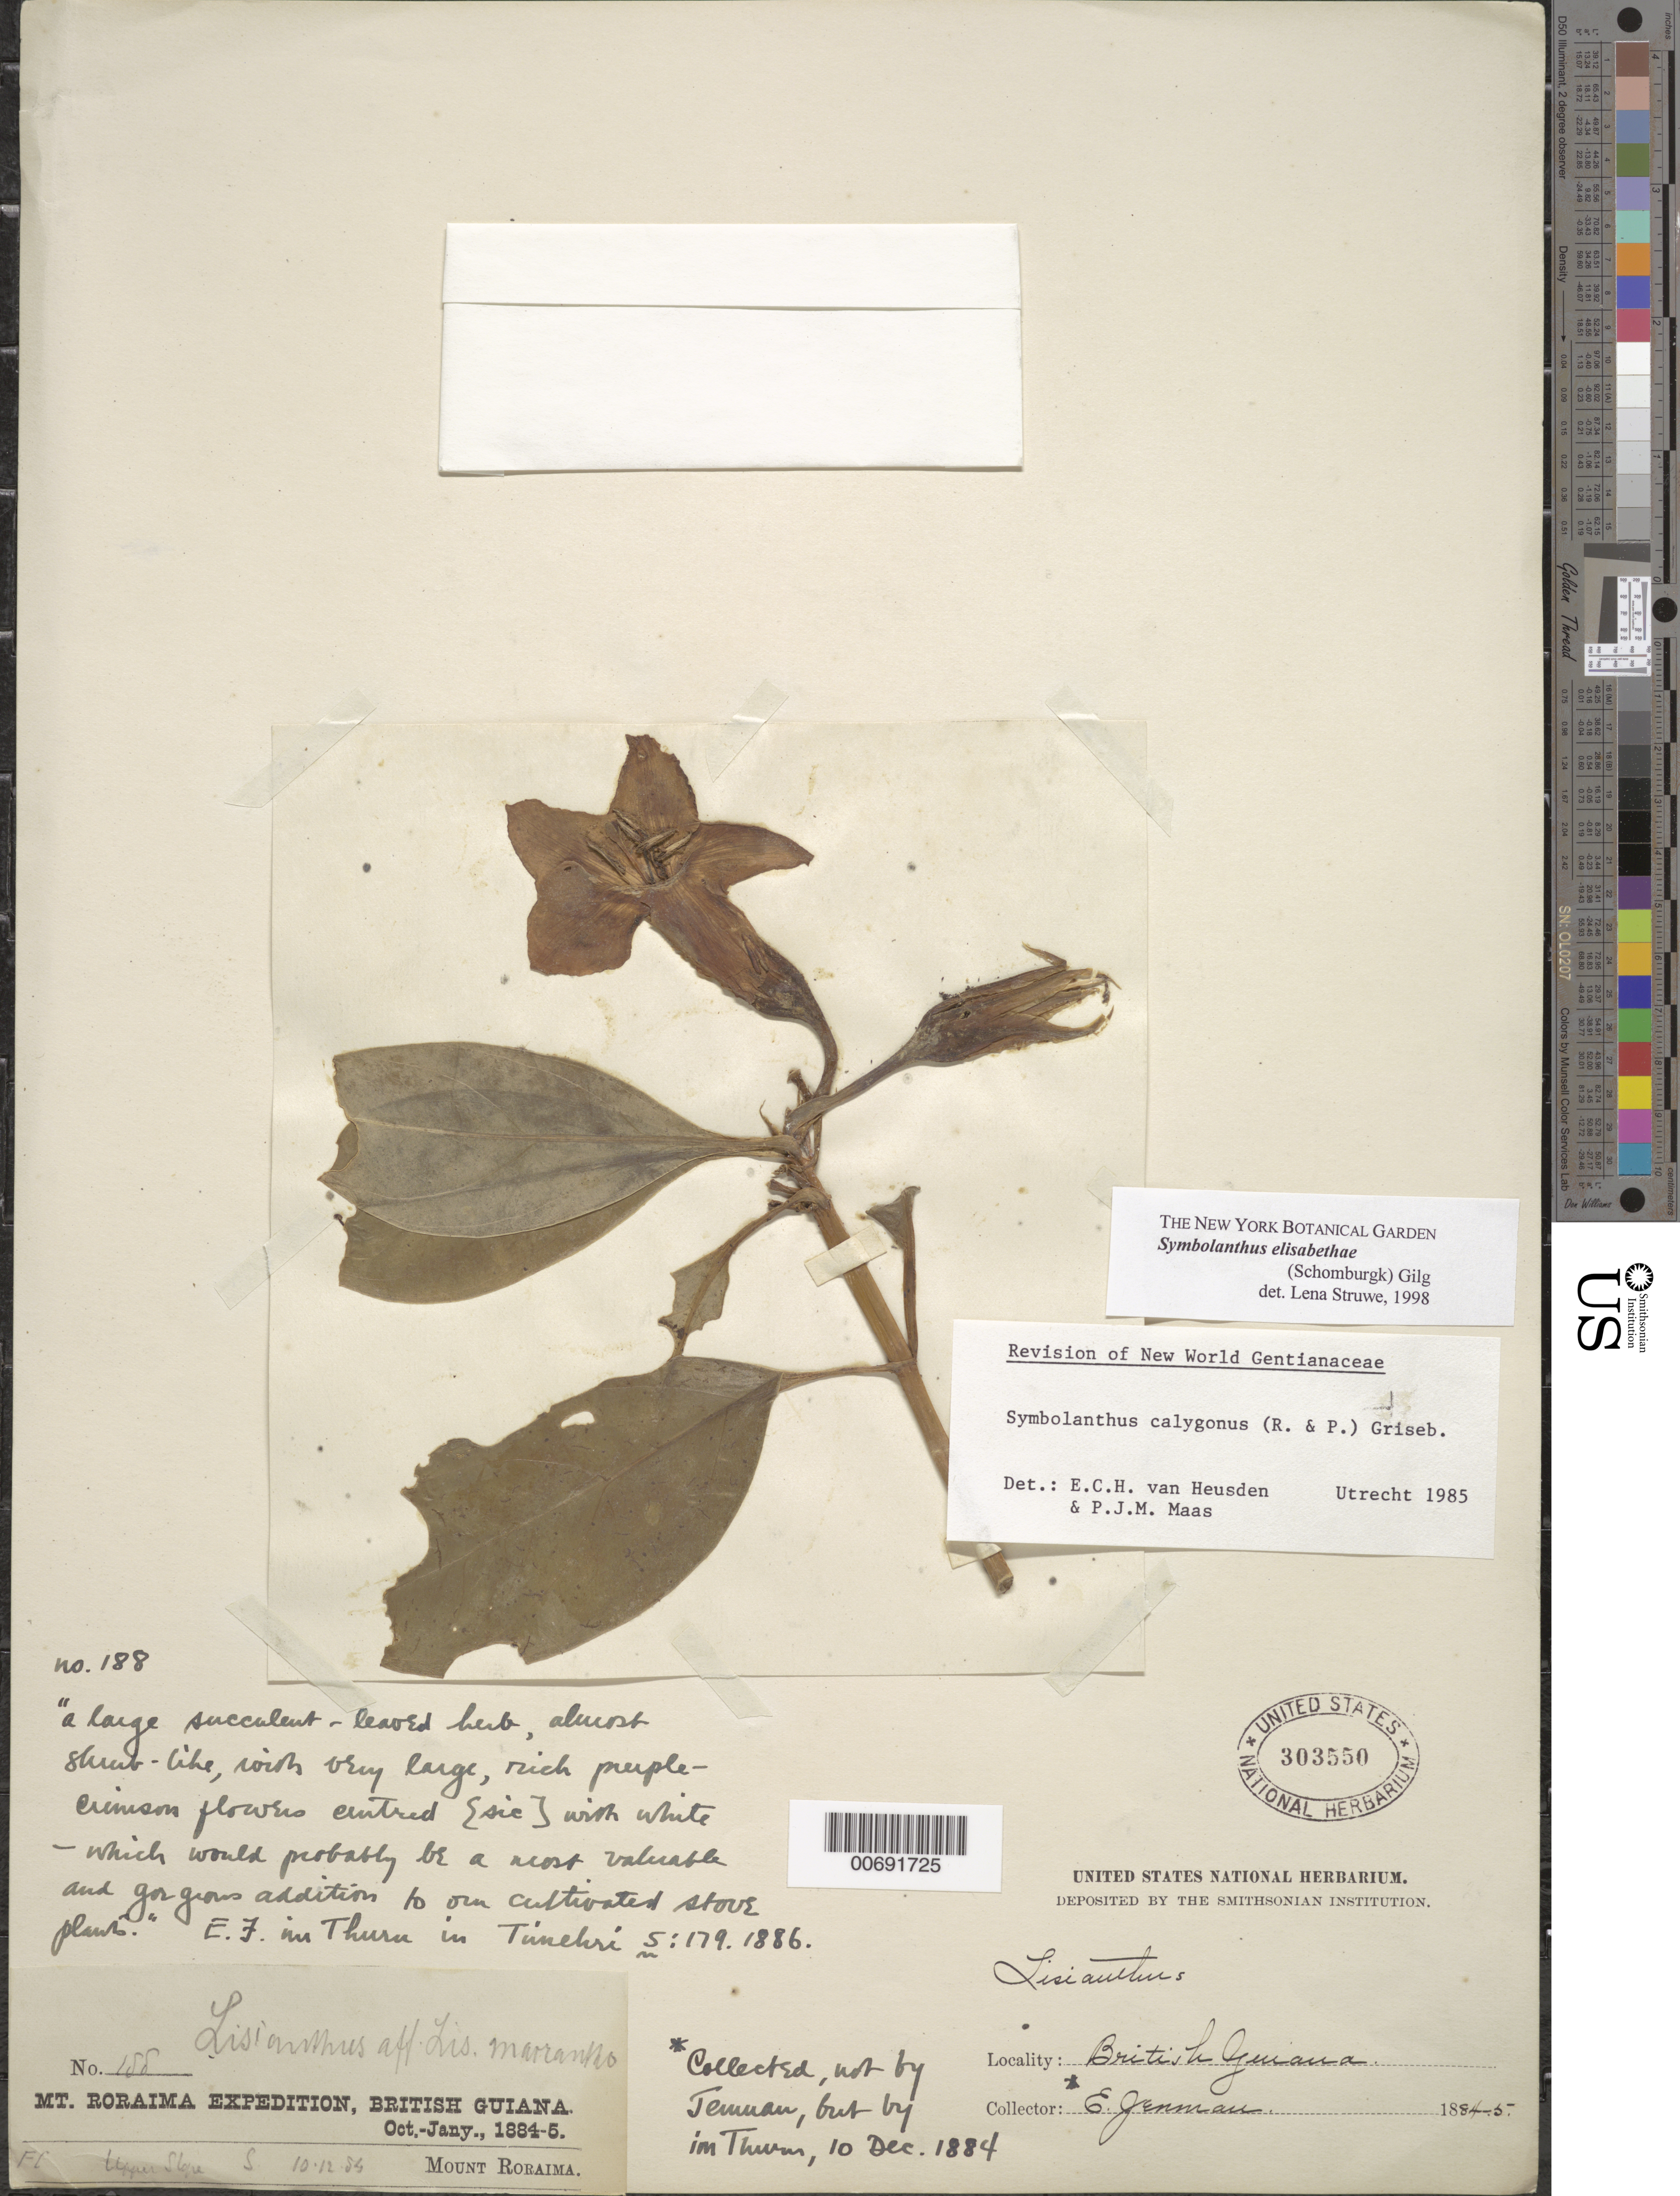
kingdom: Plantae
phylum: Tracheophyta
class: Magnoliopsida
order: Gentianales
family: Gentianaceae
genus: Symbolanthus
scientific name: Symbolanthus elisabethae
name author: (M.R. Schomb.) Gilg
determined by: Struwe, L.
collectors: G. S. Jenman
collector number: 188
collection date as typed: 10 December 1884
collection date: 1884-12-10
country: Guyana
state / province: Cuyuni-Mazaruni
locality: Mt. Roraima, "Our House"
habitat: Upper slope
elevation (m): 526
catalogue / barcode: US 303550